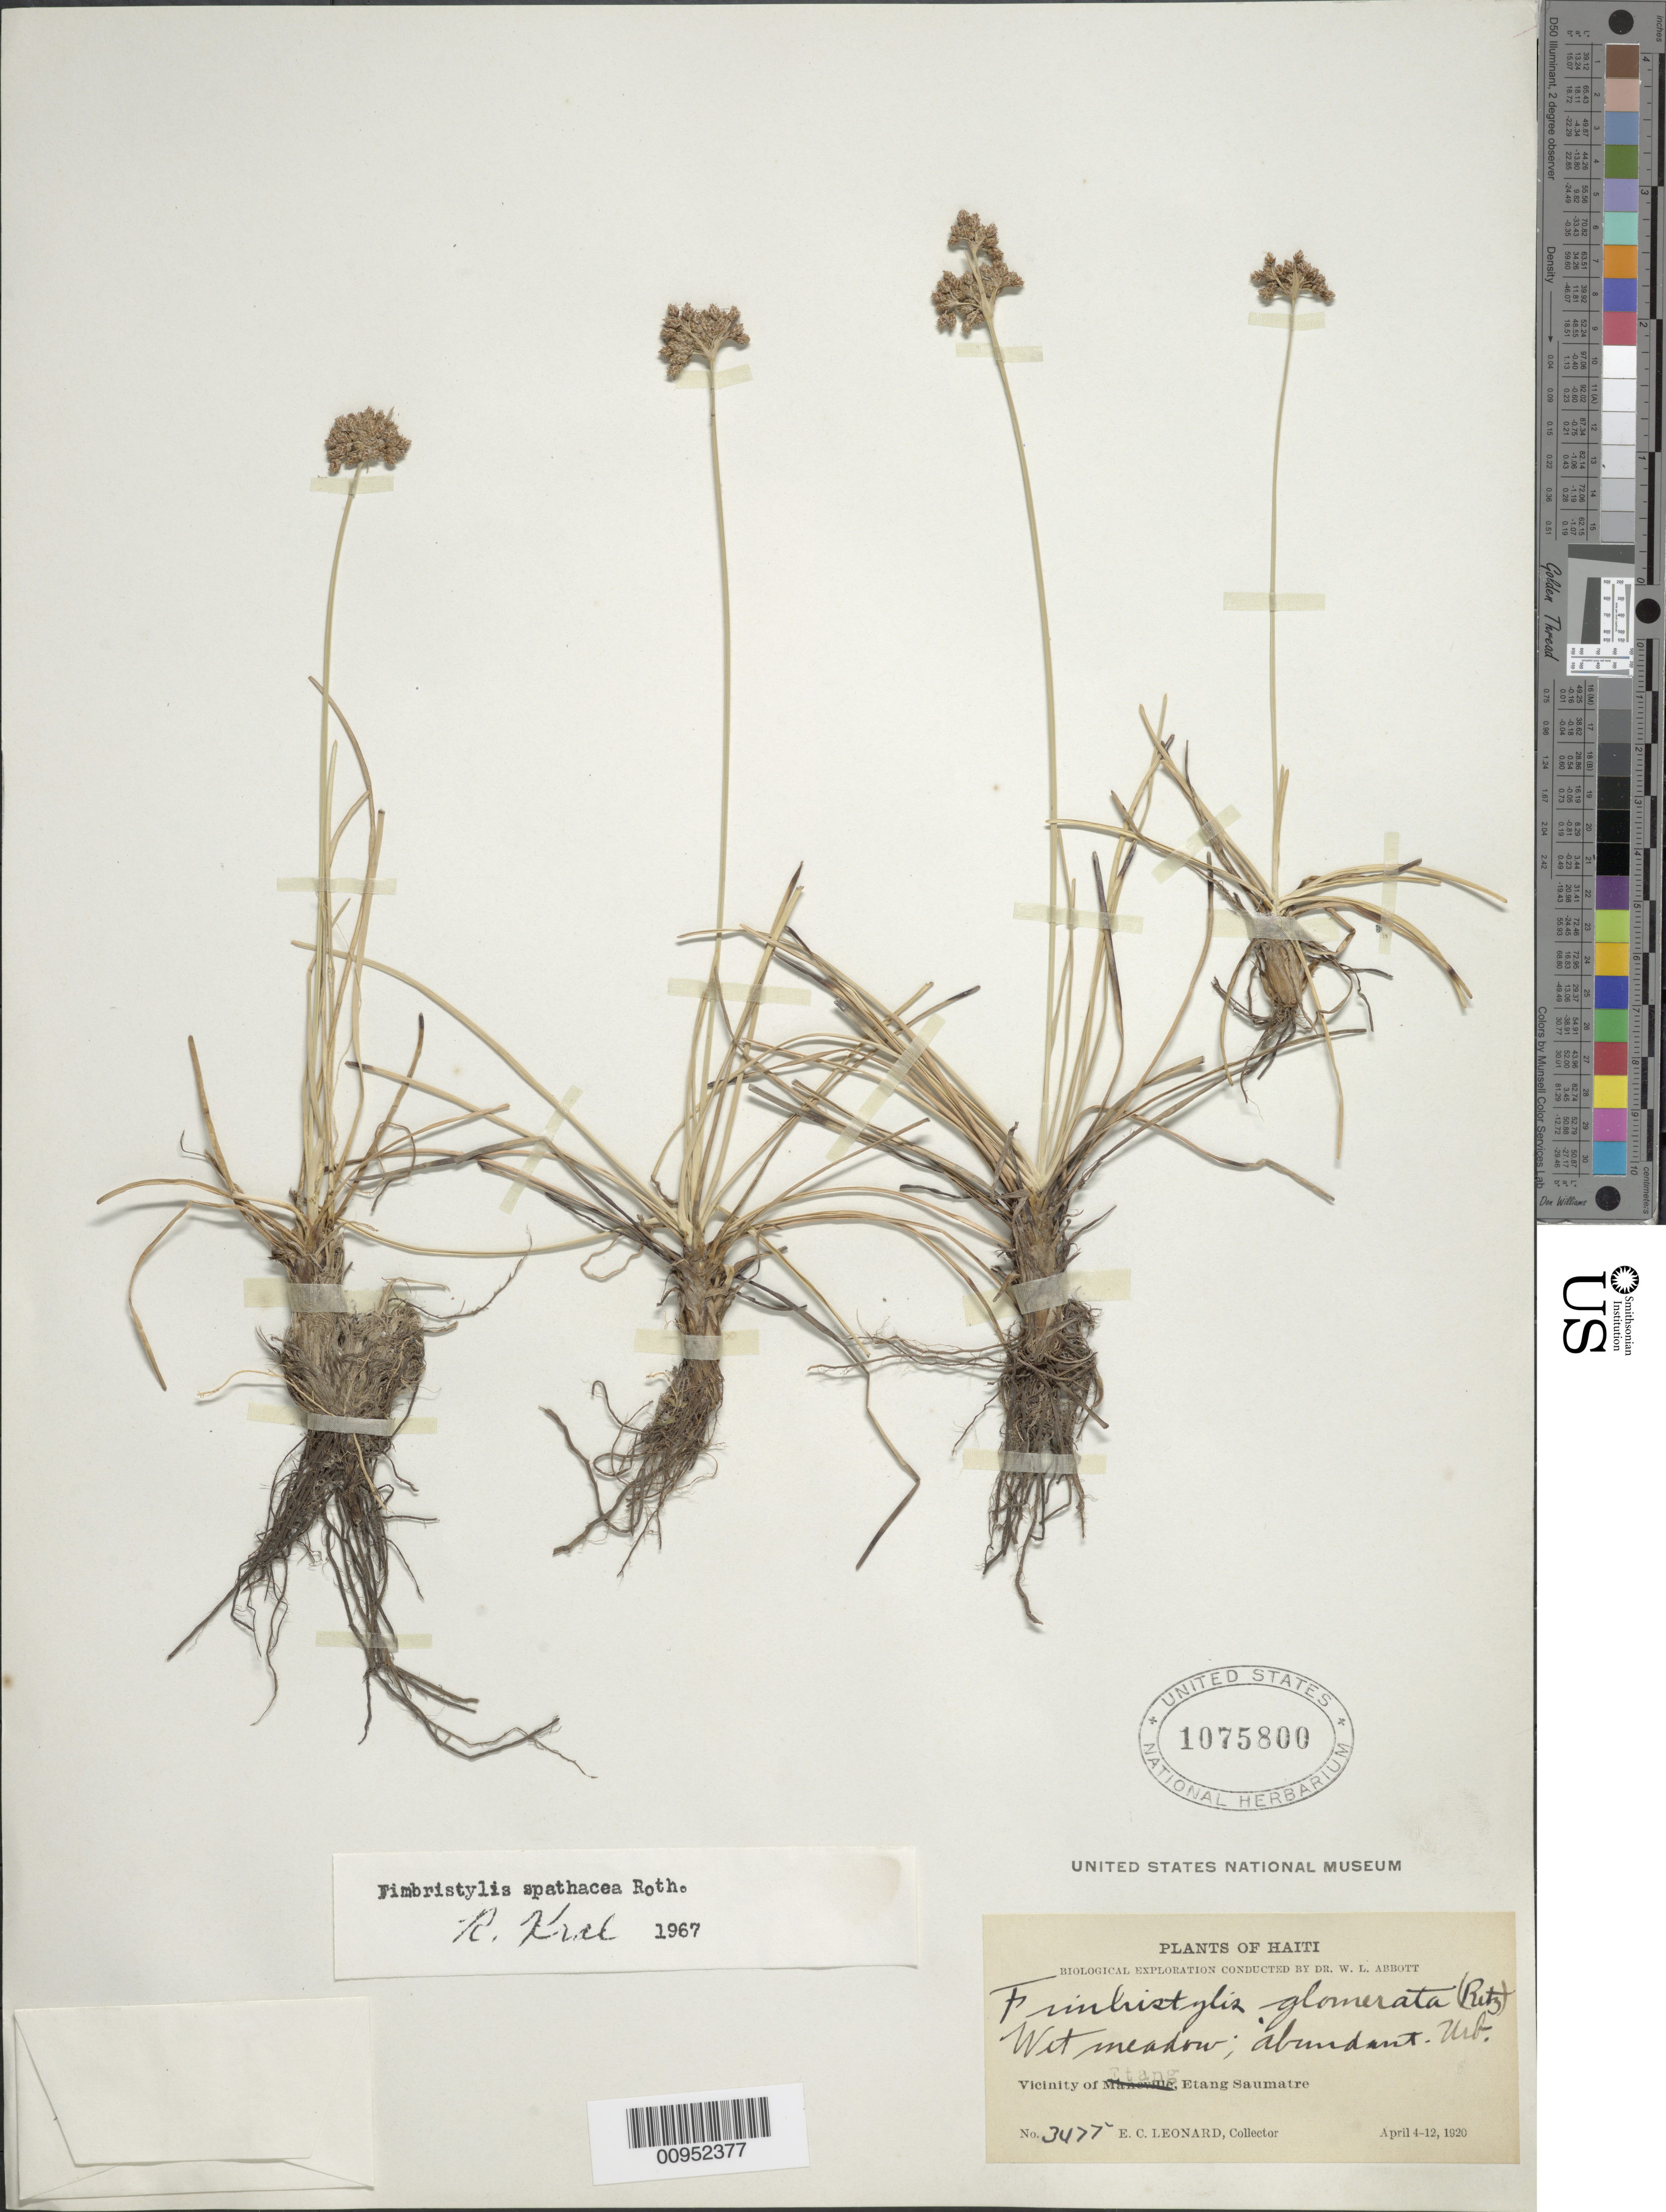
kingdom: Plantae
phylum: Tracheophyta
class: Liliopsida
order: Poales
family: Cyperaceae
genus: Fimbristylis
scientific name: Fimbristylis cymosa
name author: R. Br.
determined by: Kral, Robert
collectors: E. C. Leonard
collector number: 3477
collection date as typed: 04 Apr 1920 to 12 Apr 1920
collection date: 1920-04-04/1920-04-12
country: Haiti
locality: meadow, vicinity of Etang, Etang Saumatre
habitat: Wet meadow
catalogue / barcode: US 1075800